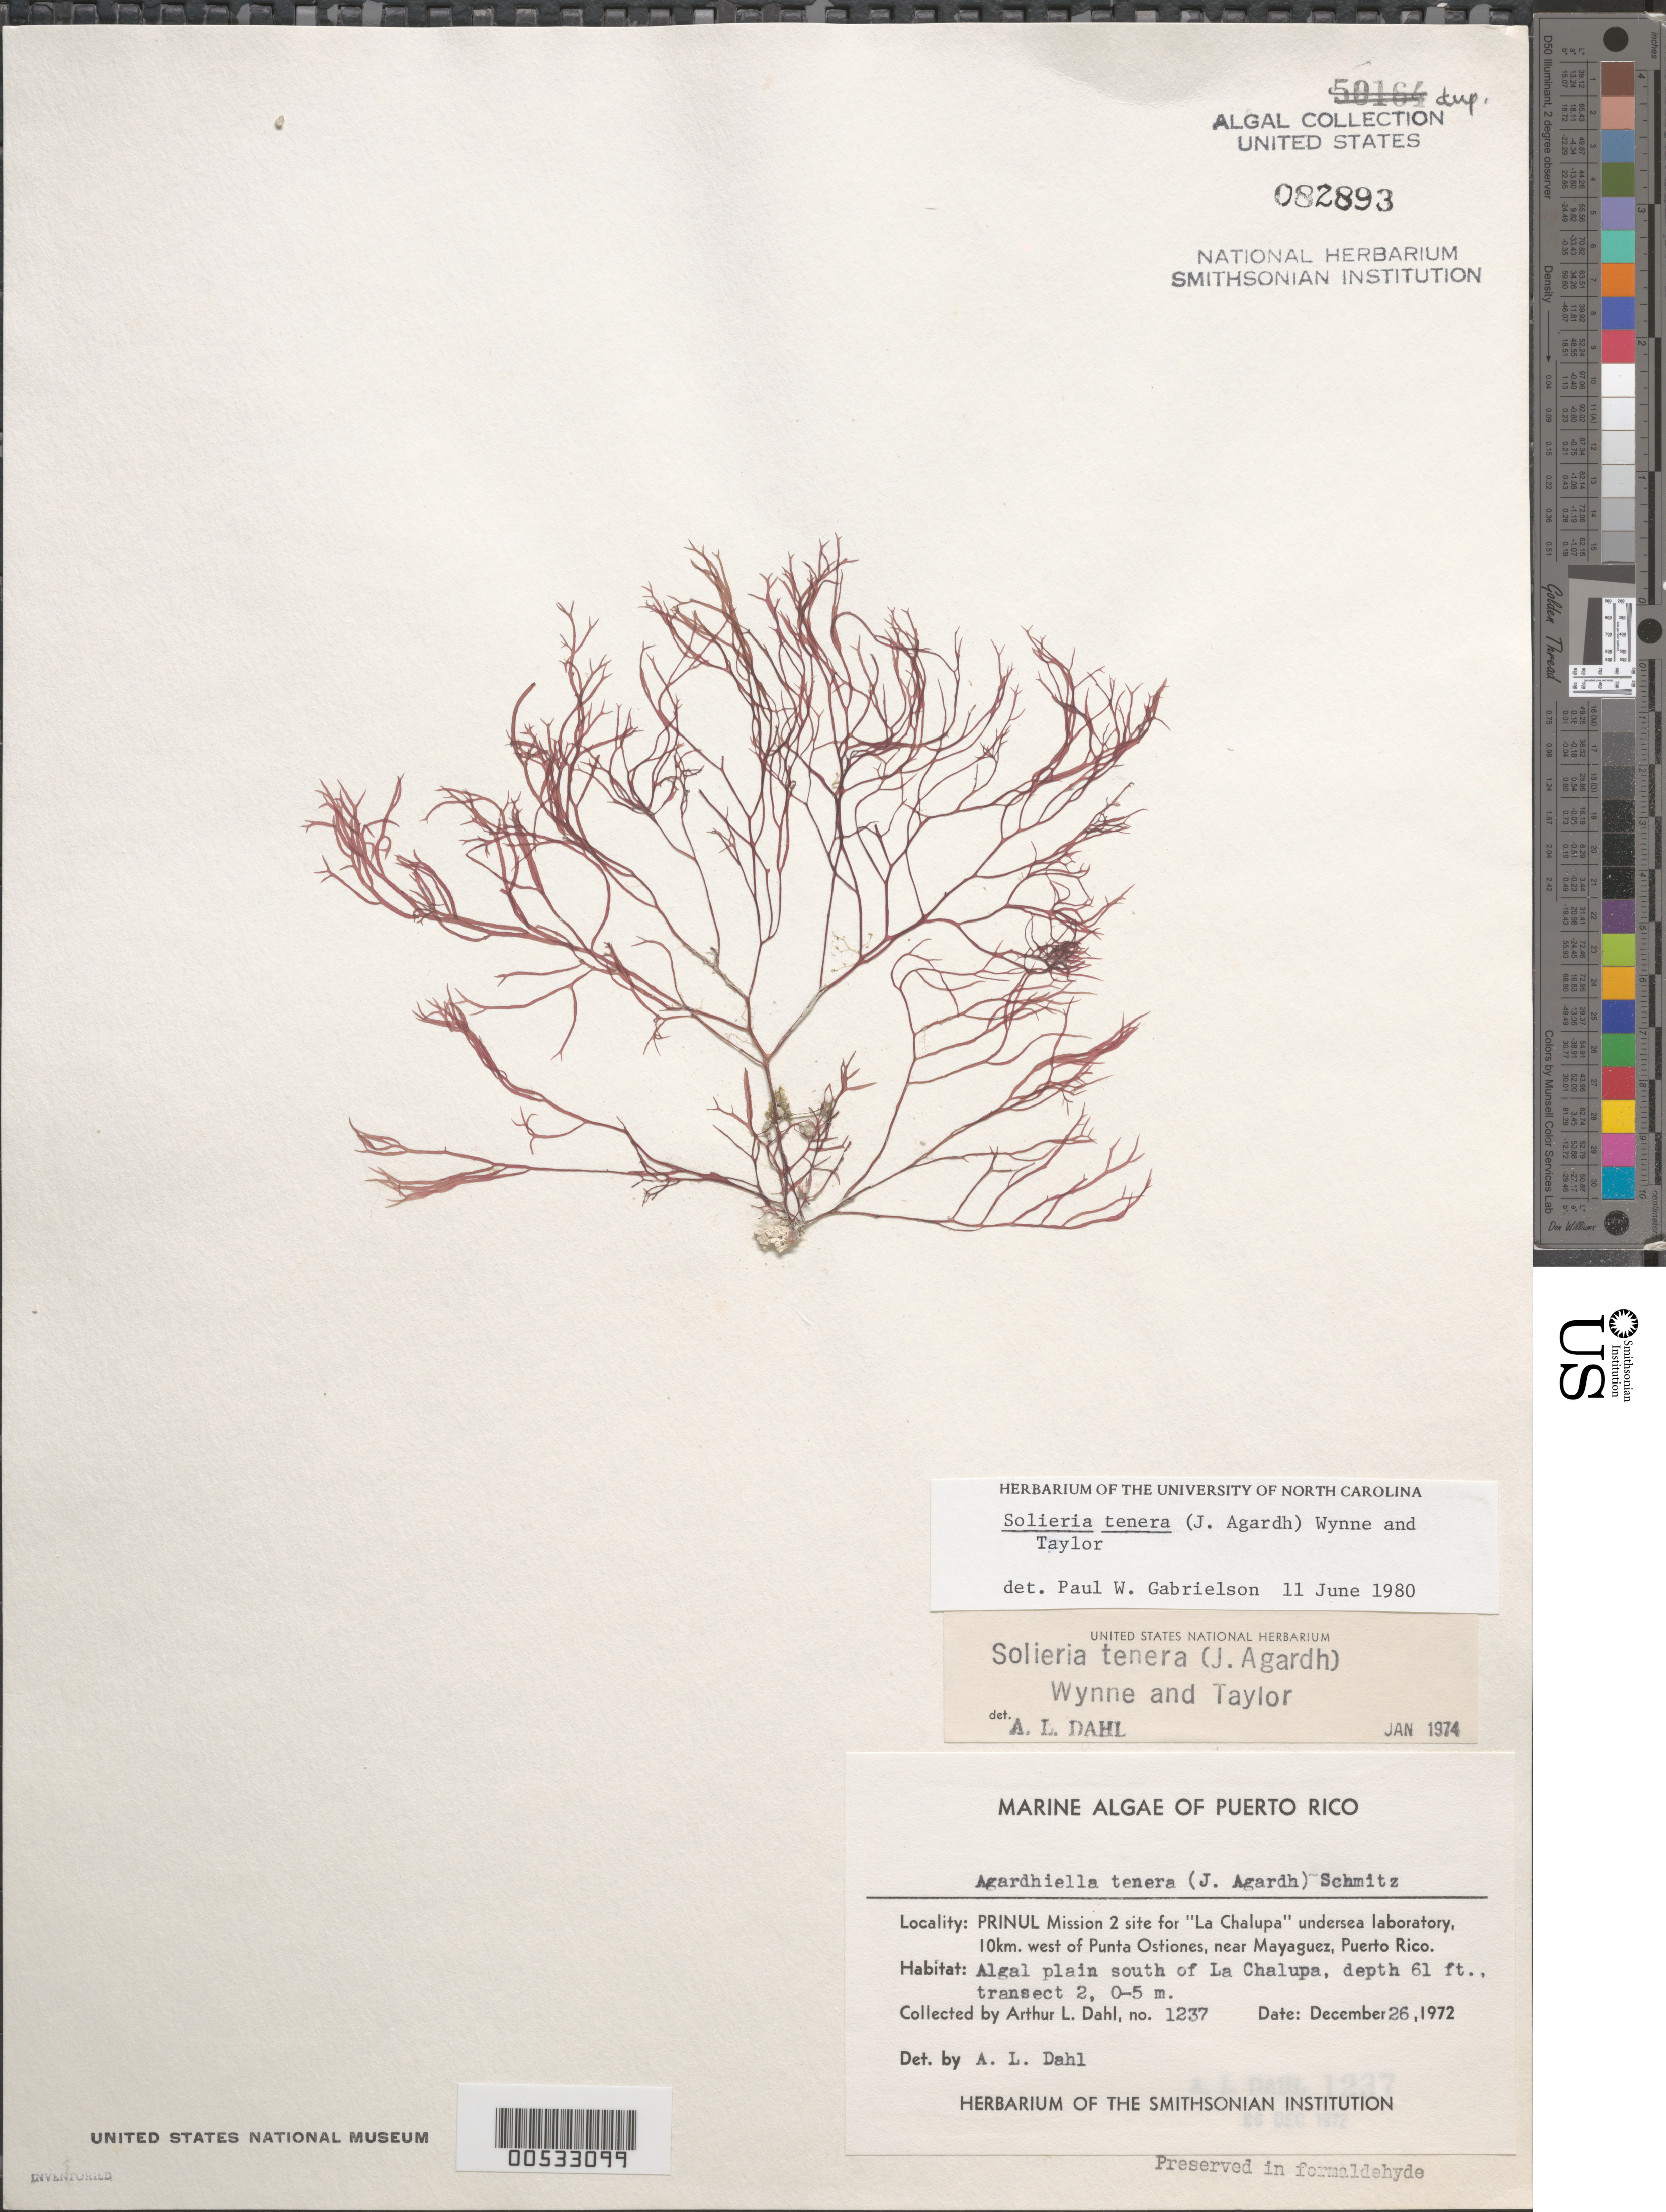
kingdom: Plantae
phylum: Rhodophyta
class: Florideophyceae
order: Gigartinales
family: Solieriaceae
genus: Solieria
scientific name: Solieria filiformis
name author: (Kütz.) P.W. Gabrielson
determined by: Algae name updating Project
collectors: A. Dahl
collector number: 1237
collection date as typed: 26 Dec 1972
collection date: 1972-12-26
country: Puerto Rico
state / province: Mayaguez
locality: La chalupa undersea laboratory, 10 km west of punta ostiones, near mayaguez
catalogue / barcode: US 82893